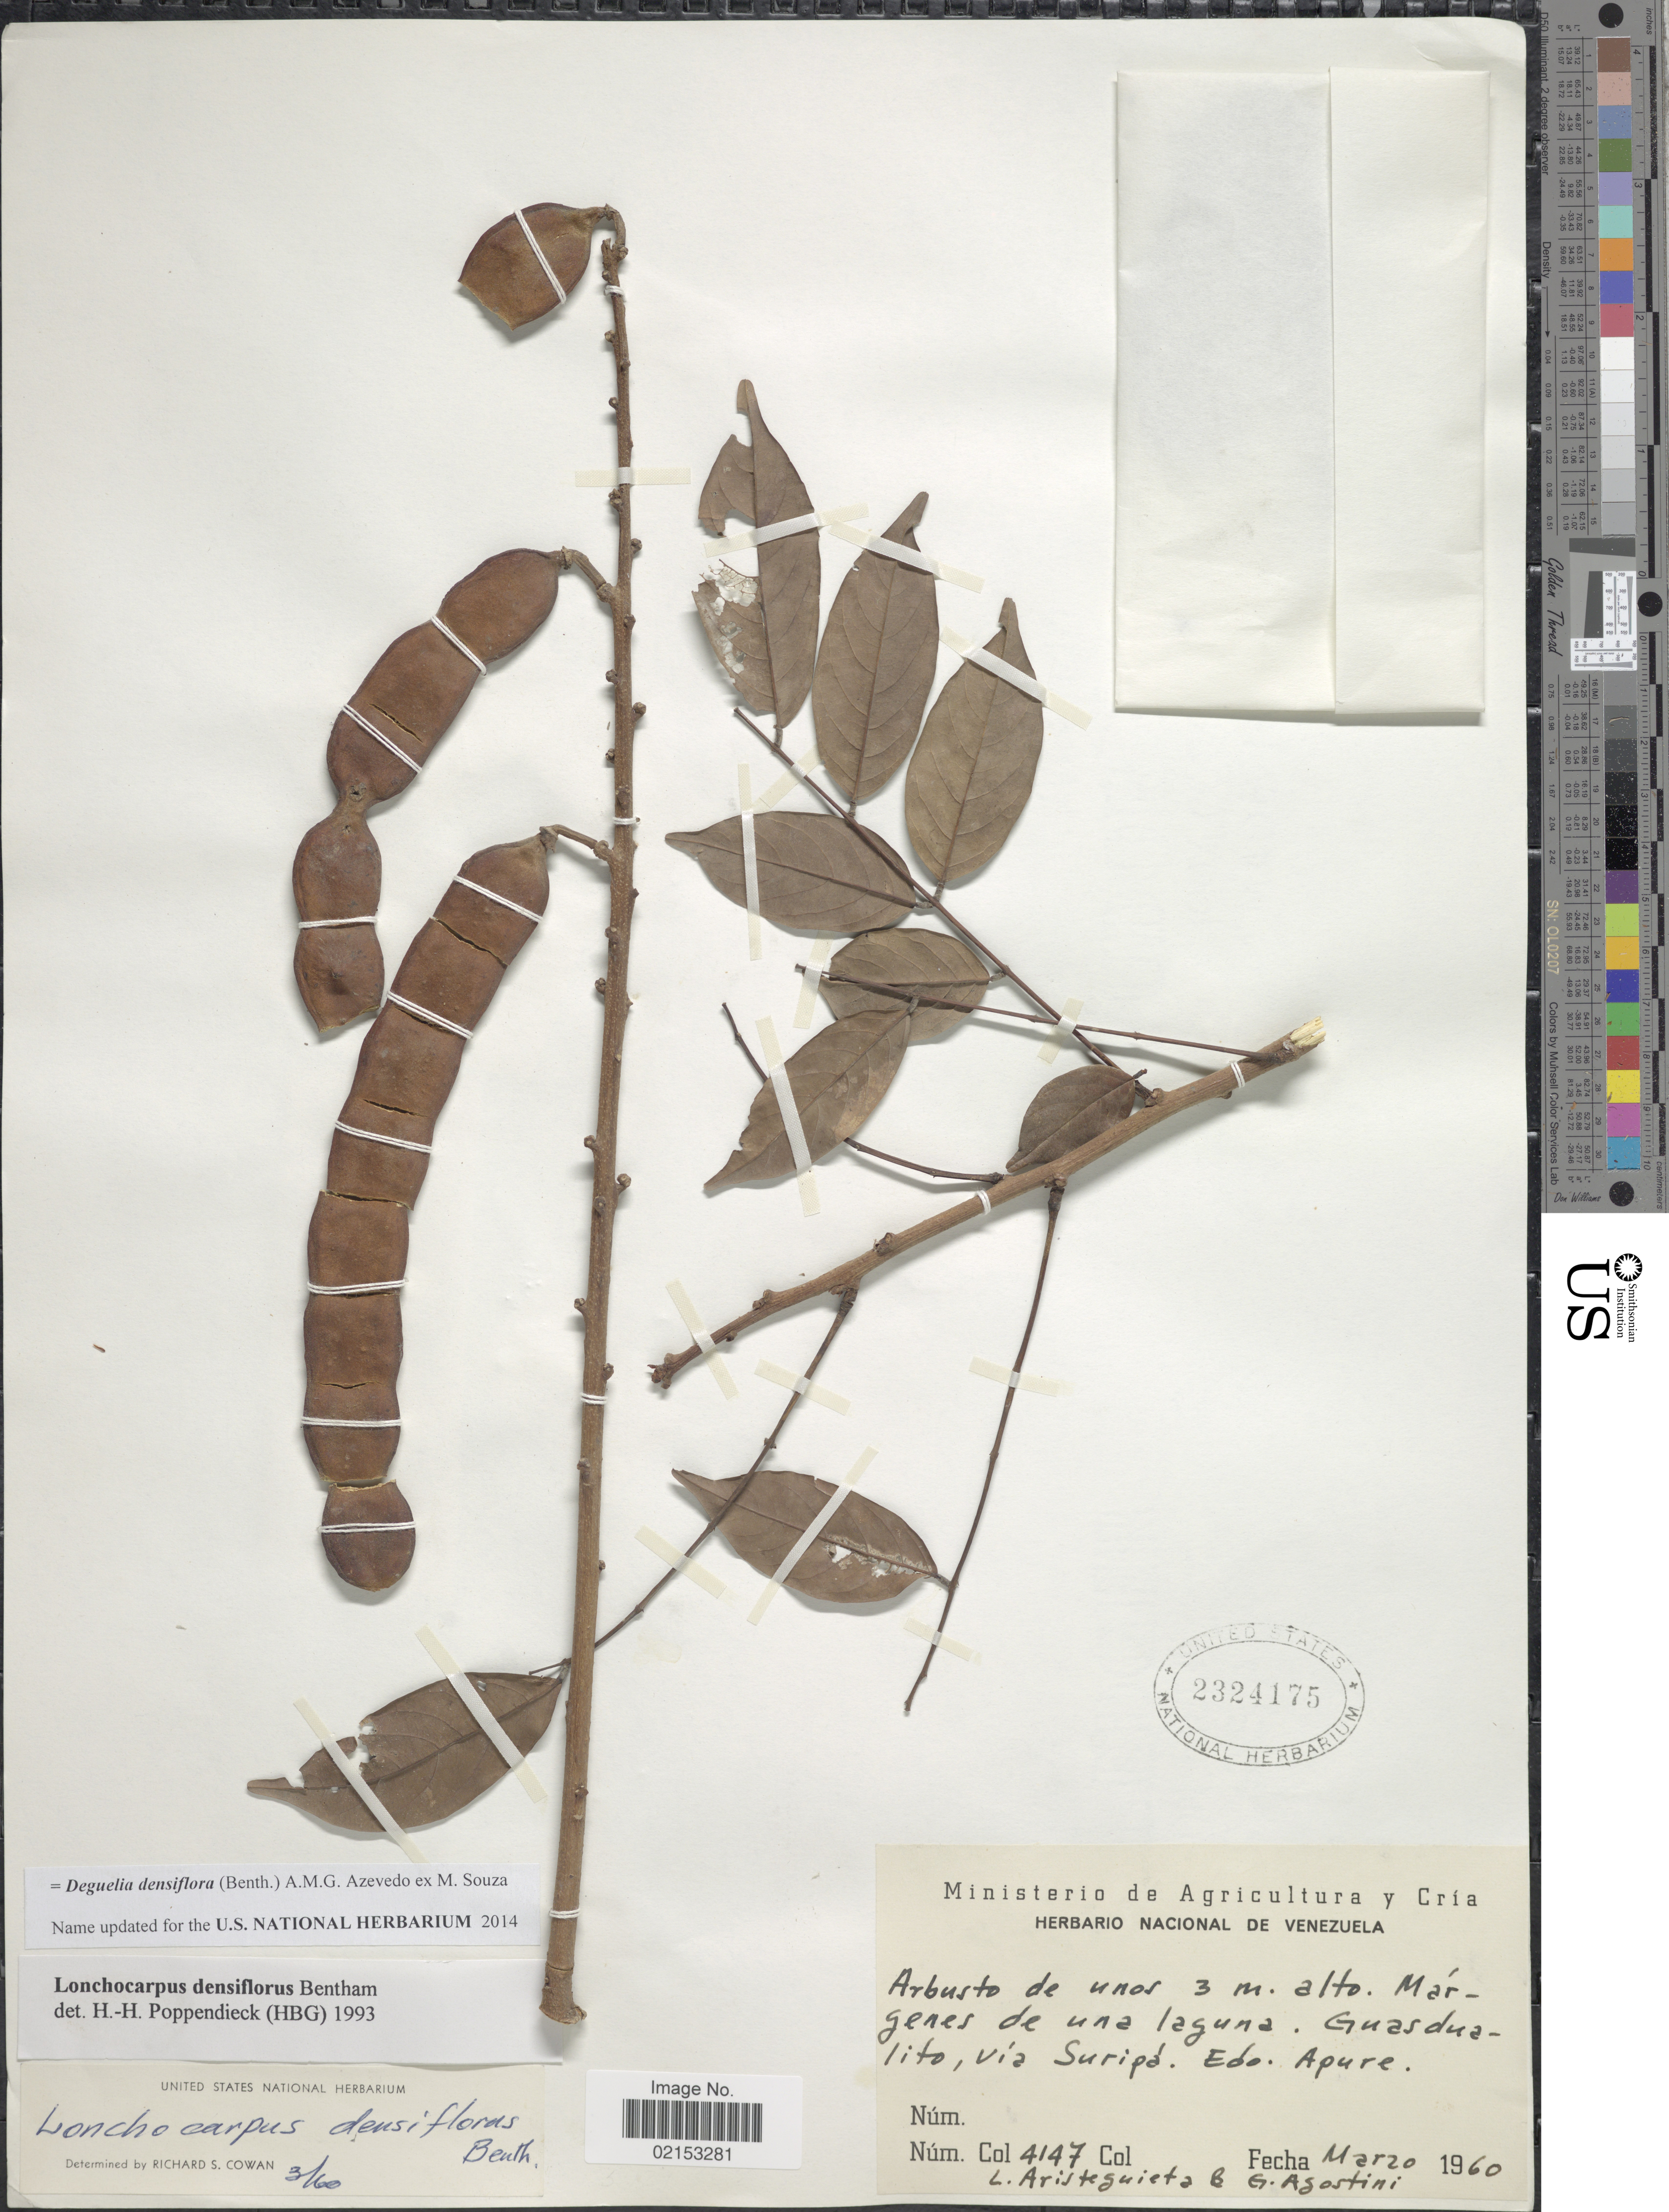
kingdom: Plantae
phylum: Tracheophyta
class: Magnoliopsida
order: Fabales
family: Fabaceae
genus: Deguelia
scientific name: Deguelia densiflora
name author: (Benth.) A.M.G. Azevedo ex M. Sousa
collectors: L. Aristeguieta & G. Agostini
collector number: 4147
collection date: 1960-03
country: Venezuela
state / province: Apure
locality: Margenes de una laguna, Guasdualito, via Suripa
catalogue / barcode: US 2324175